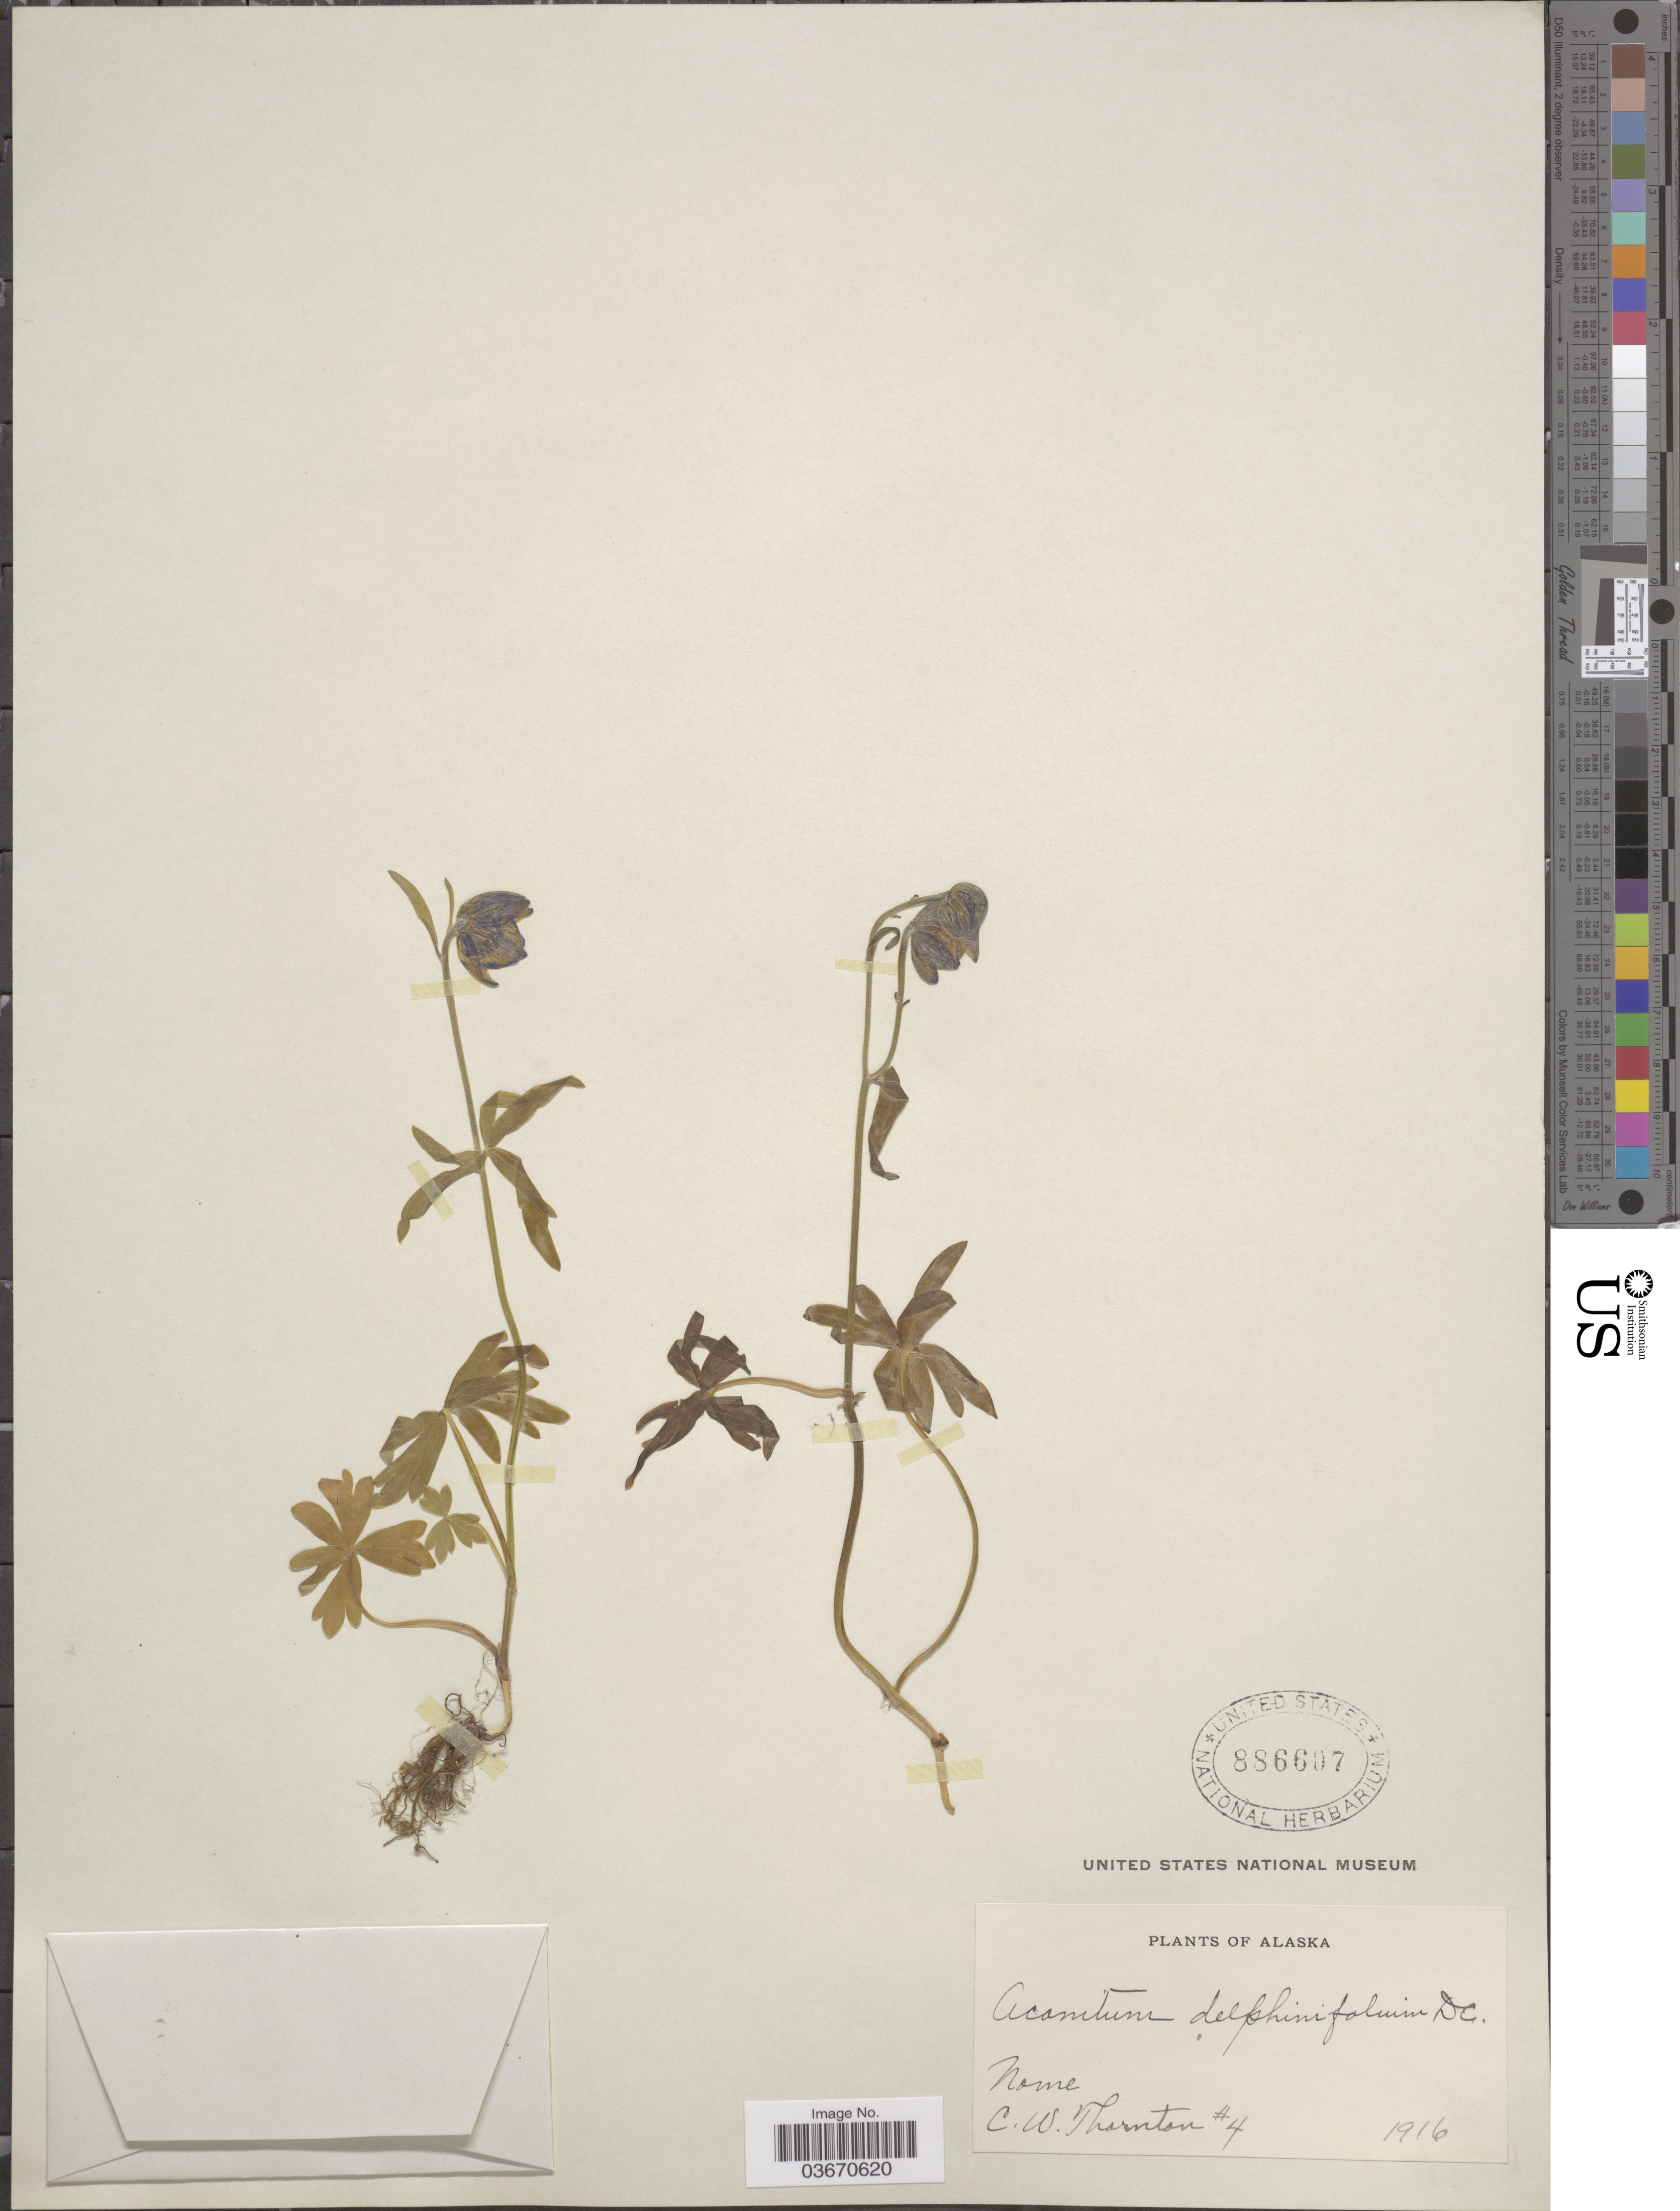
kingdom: Plantae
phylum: Tracheophyta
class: Magnoliopsida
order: Ranunculales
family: Ranunculaceae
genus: Aconitum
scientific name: Aconitum delphinifolium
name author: DC.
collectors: C. Thornton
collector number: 4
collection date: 1916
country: United States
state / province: Alaska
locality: Nome.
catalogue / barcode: US 886607